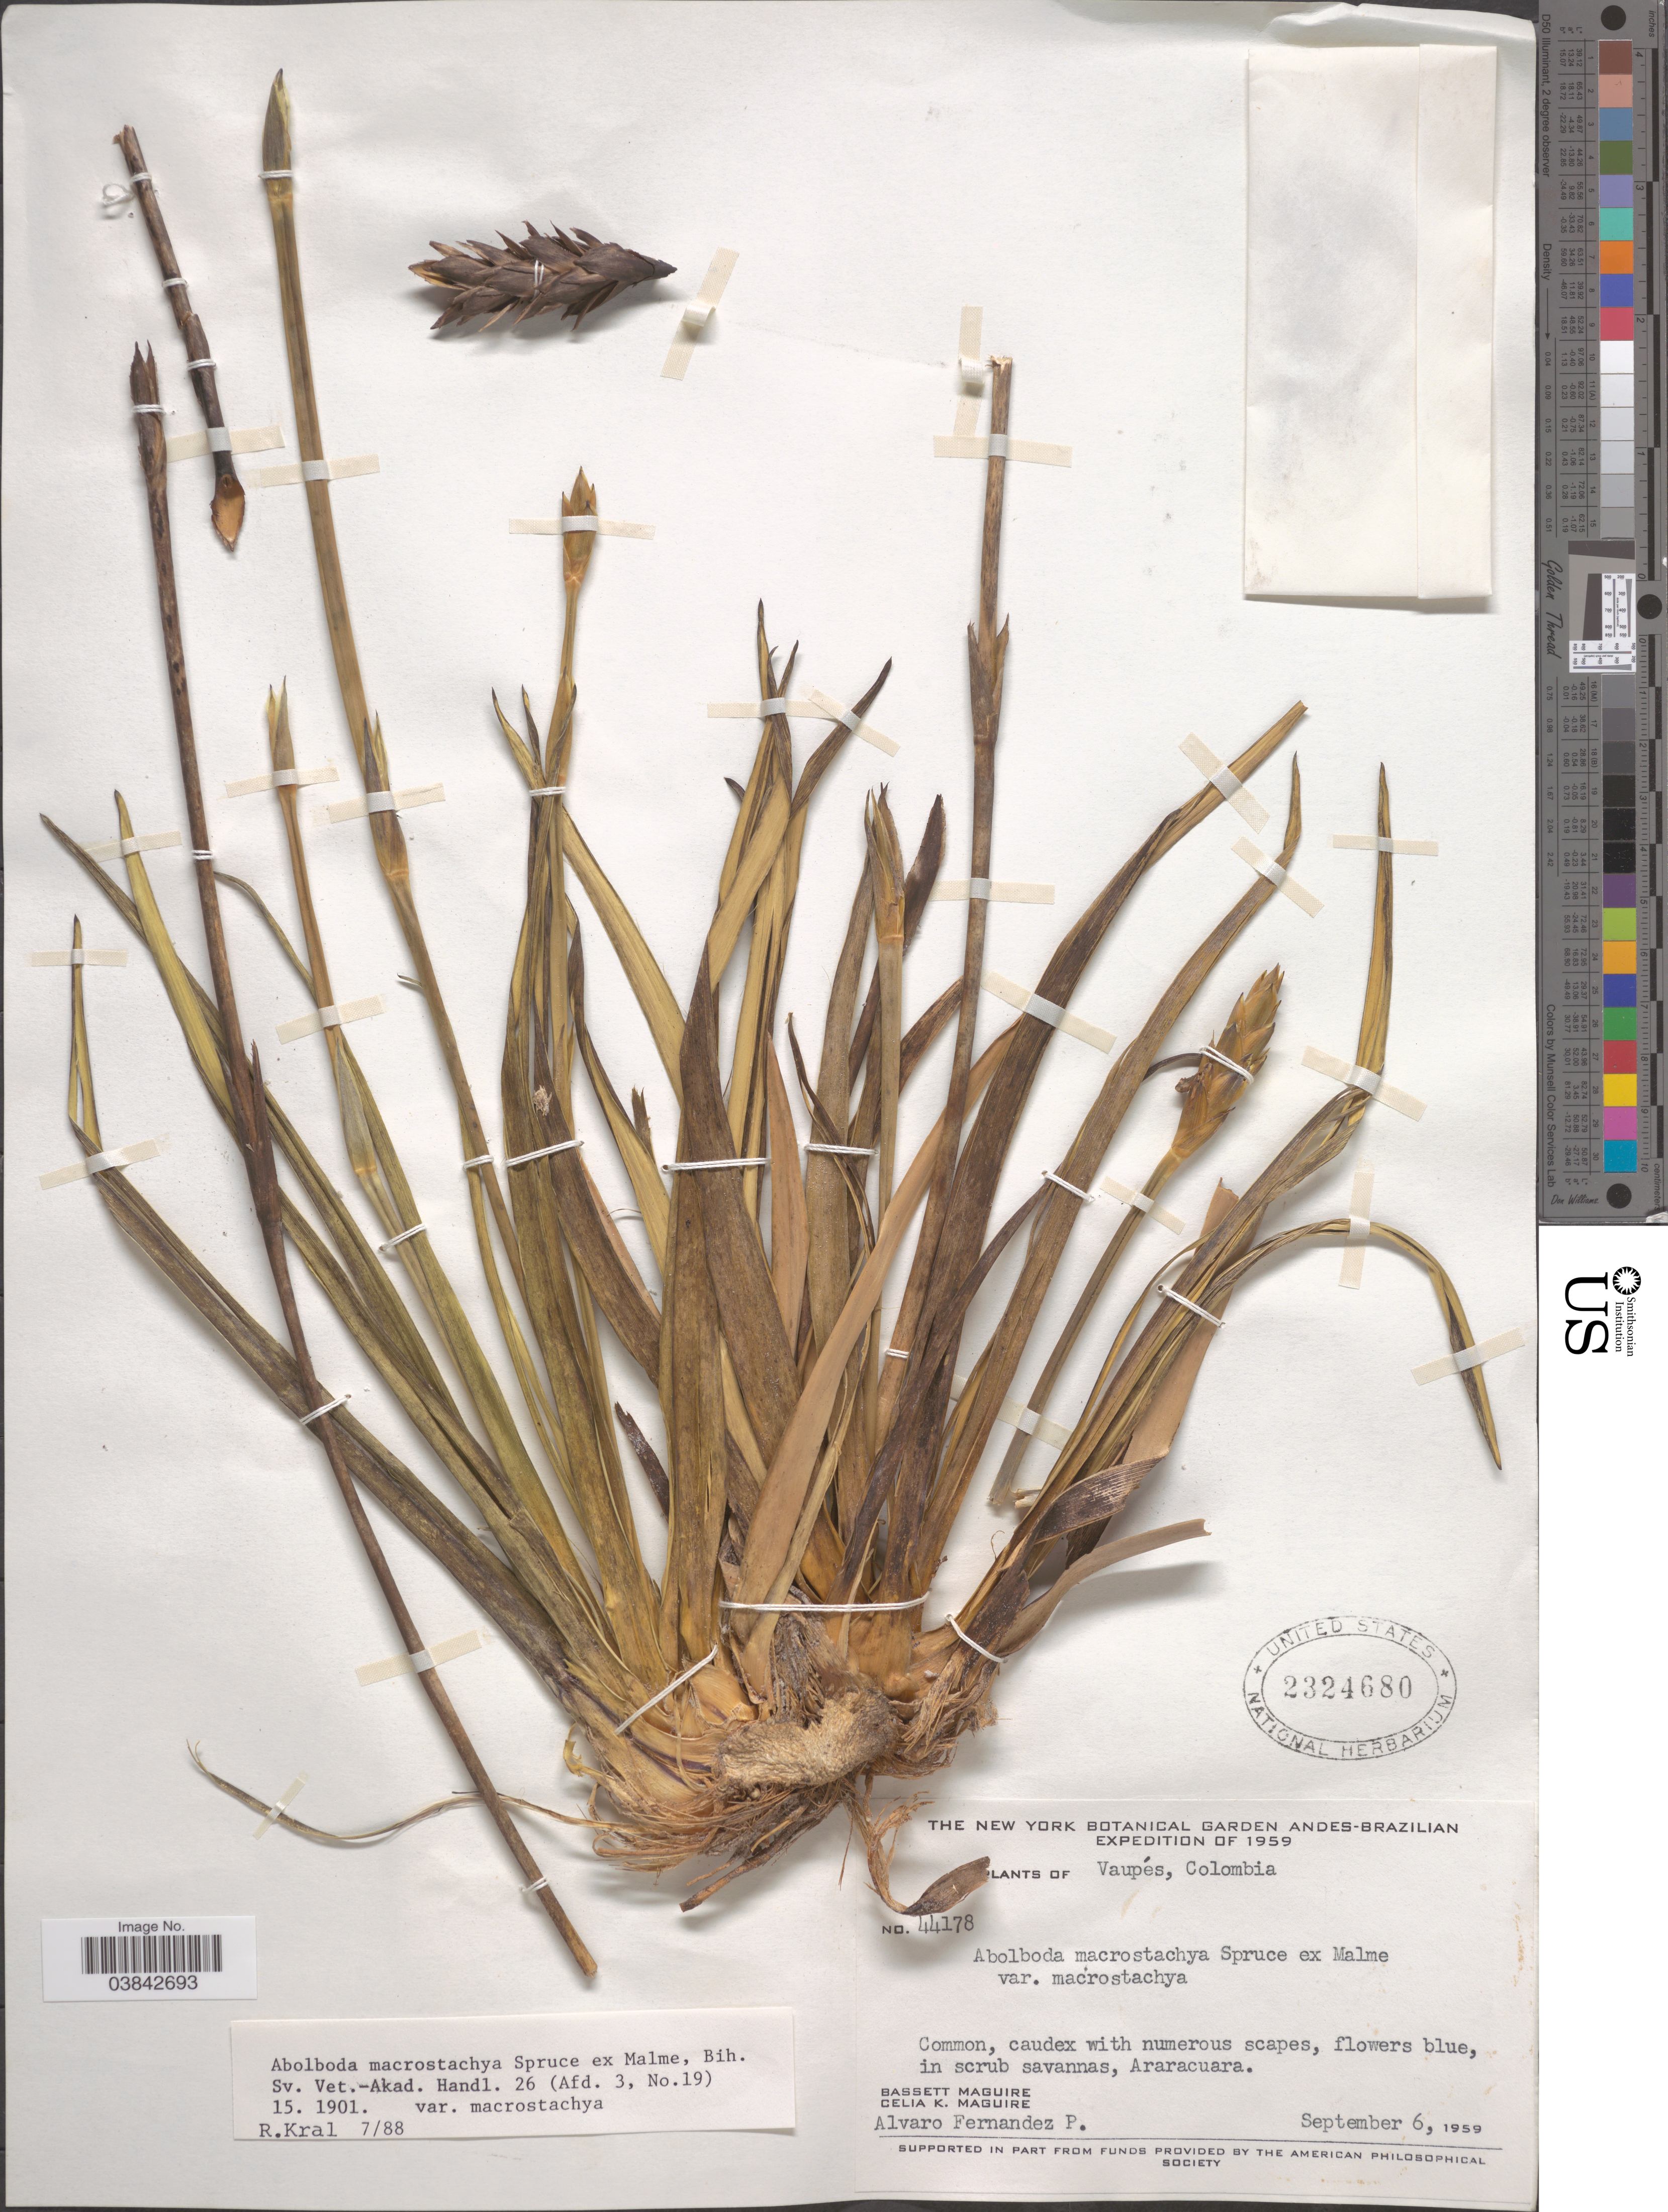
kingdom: Plantae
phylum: Tracheophyta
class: Liliopsida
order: Poales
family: Xyridaceae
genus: Abolboda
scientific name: Abolboda macrostachya var. macrostachya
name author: Spruce ex Malme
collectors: B. Maguire, C. K. Maguire & A. Fernández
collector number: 44178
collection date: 1959-09-06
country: Colombia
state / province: Vaupés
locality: Araracuara.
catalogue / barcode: US 2324680